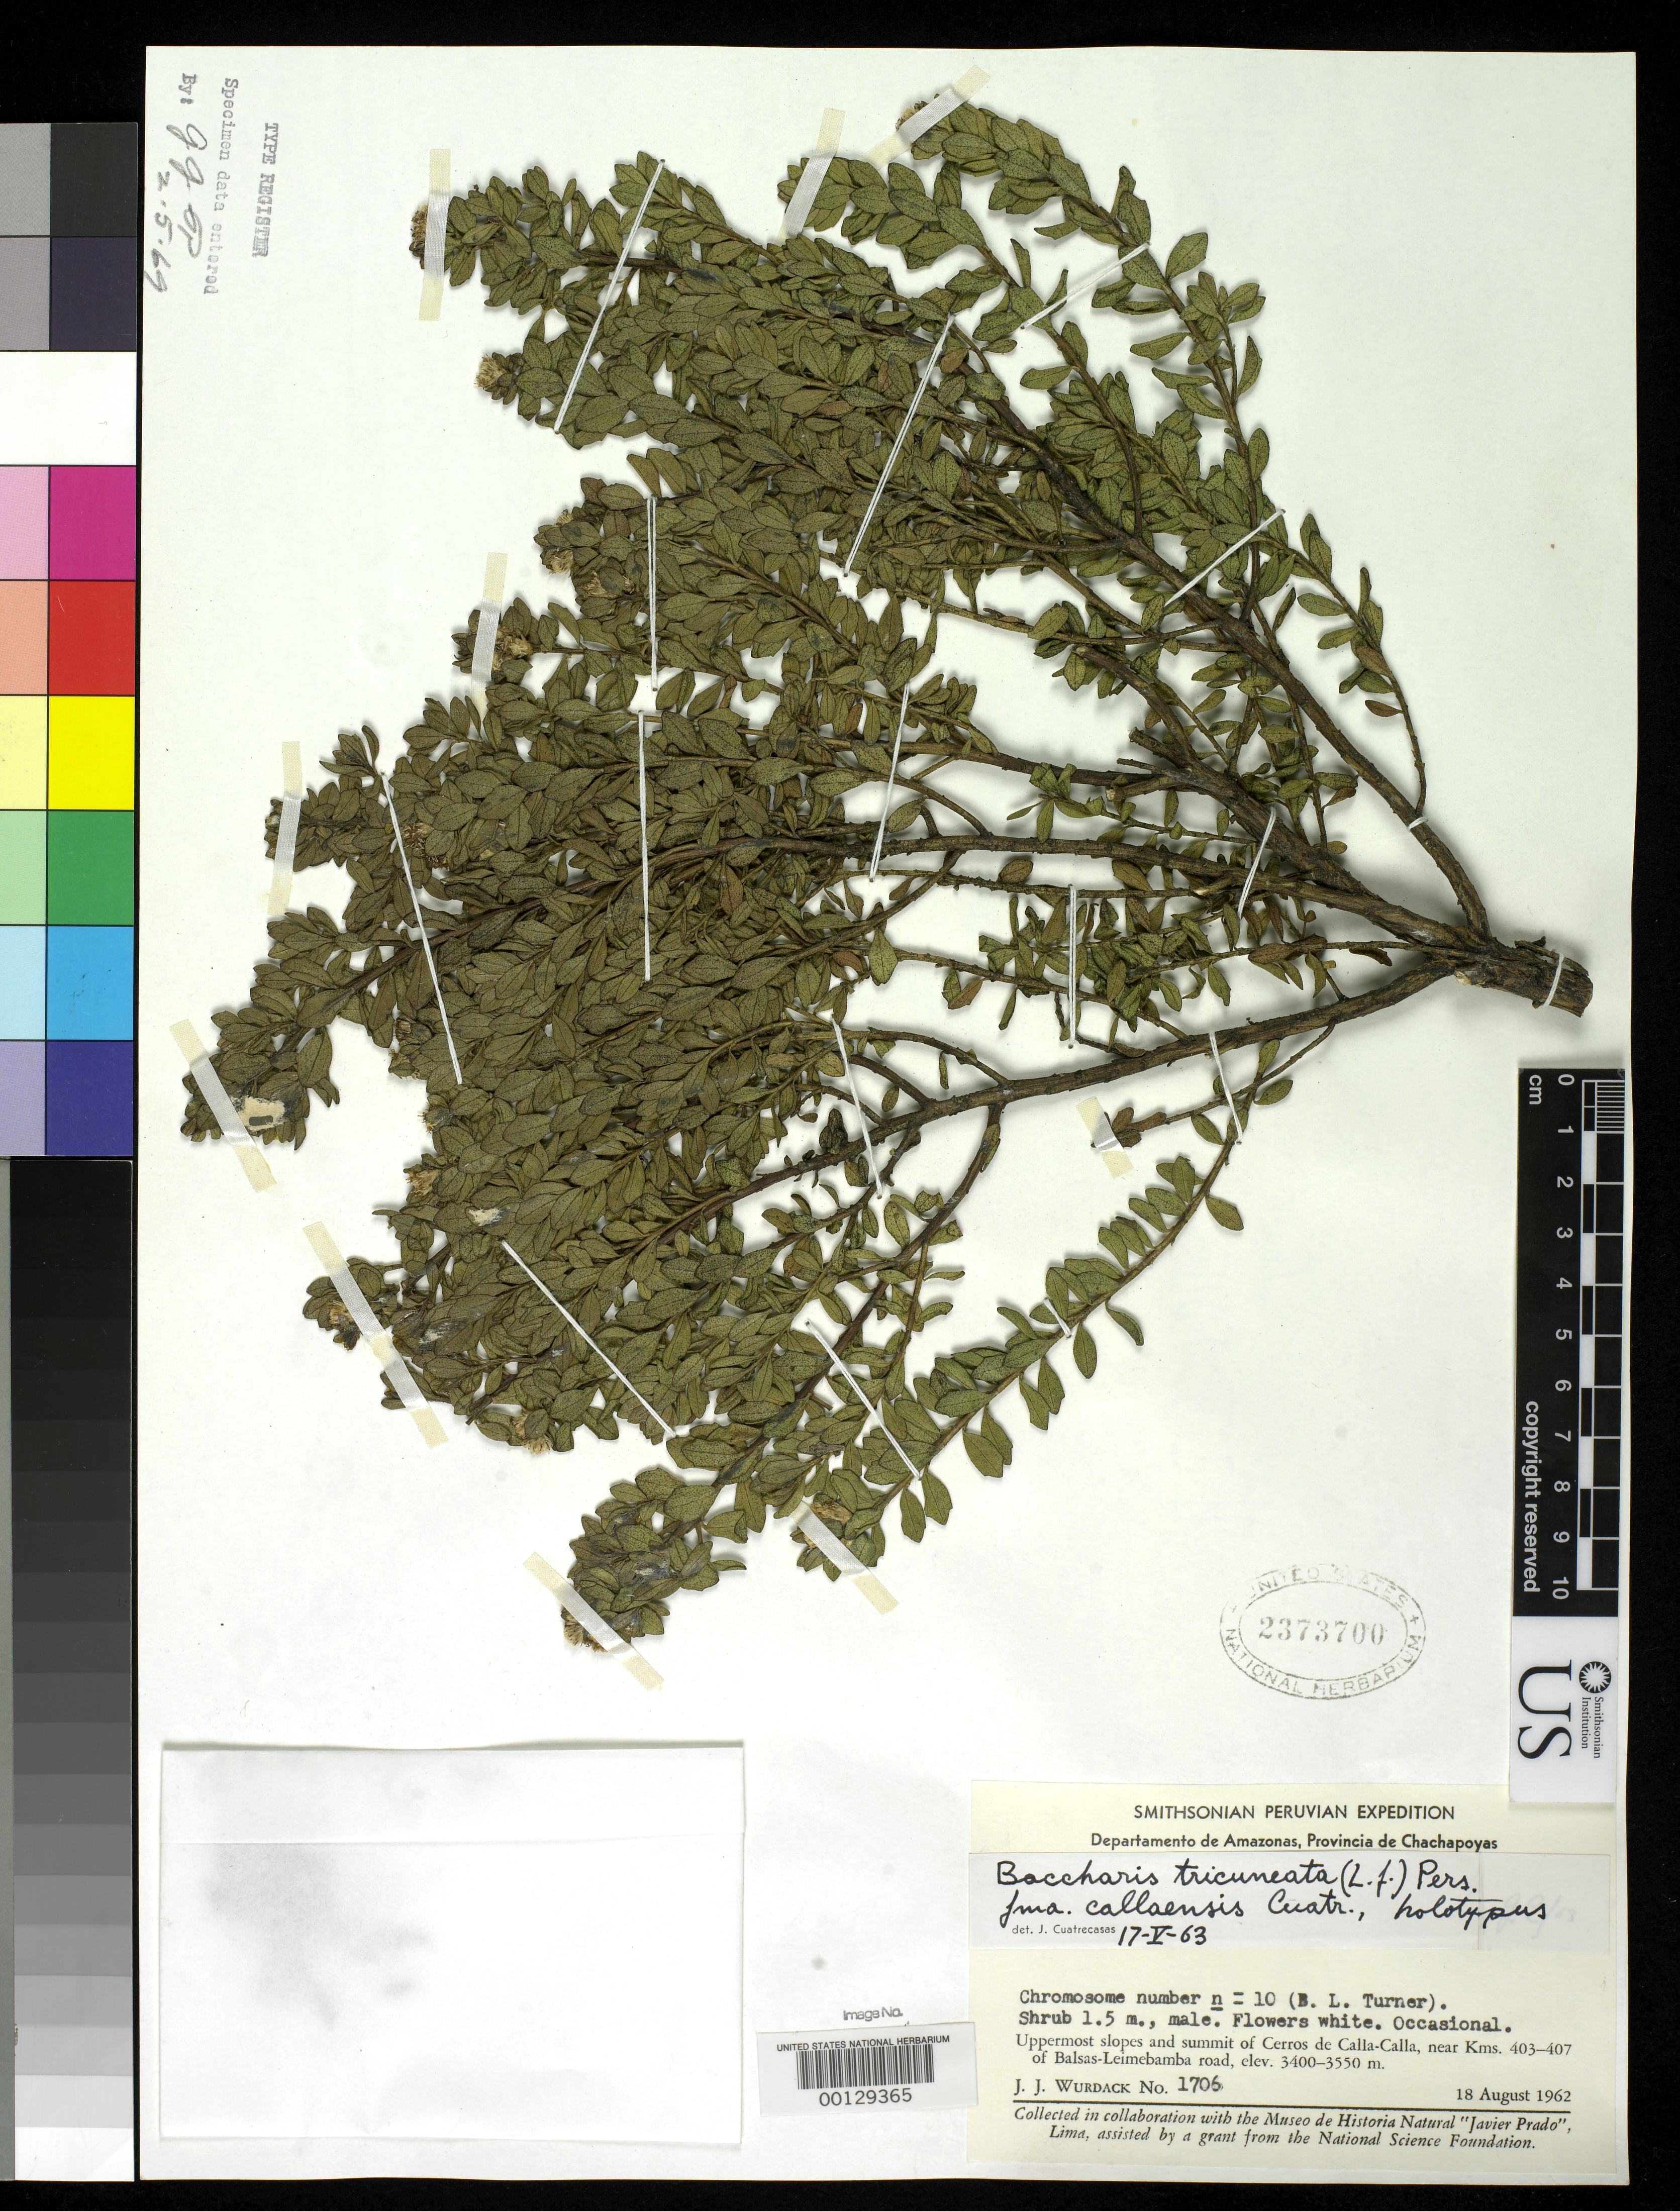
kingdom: Plantae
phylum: Tracheophyta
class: Magnoliopsida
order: Asterales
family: Asteraceae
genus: Baccharis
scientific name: Baccharis tricuneata f. callaensis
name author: Cuatrec.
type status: Holotype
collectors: J. J. Wurdack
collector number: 1706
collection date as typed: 18 Aug 1962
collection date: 1962-08-18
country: Peru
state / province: Amazonas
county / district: Chachapoyas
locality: Cordillera Calla-Calla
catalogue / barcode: US 2373700